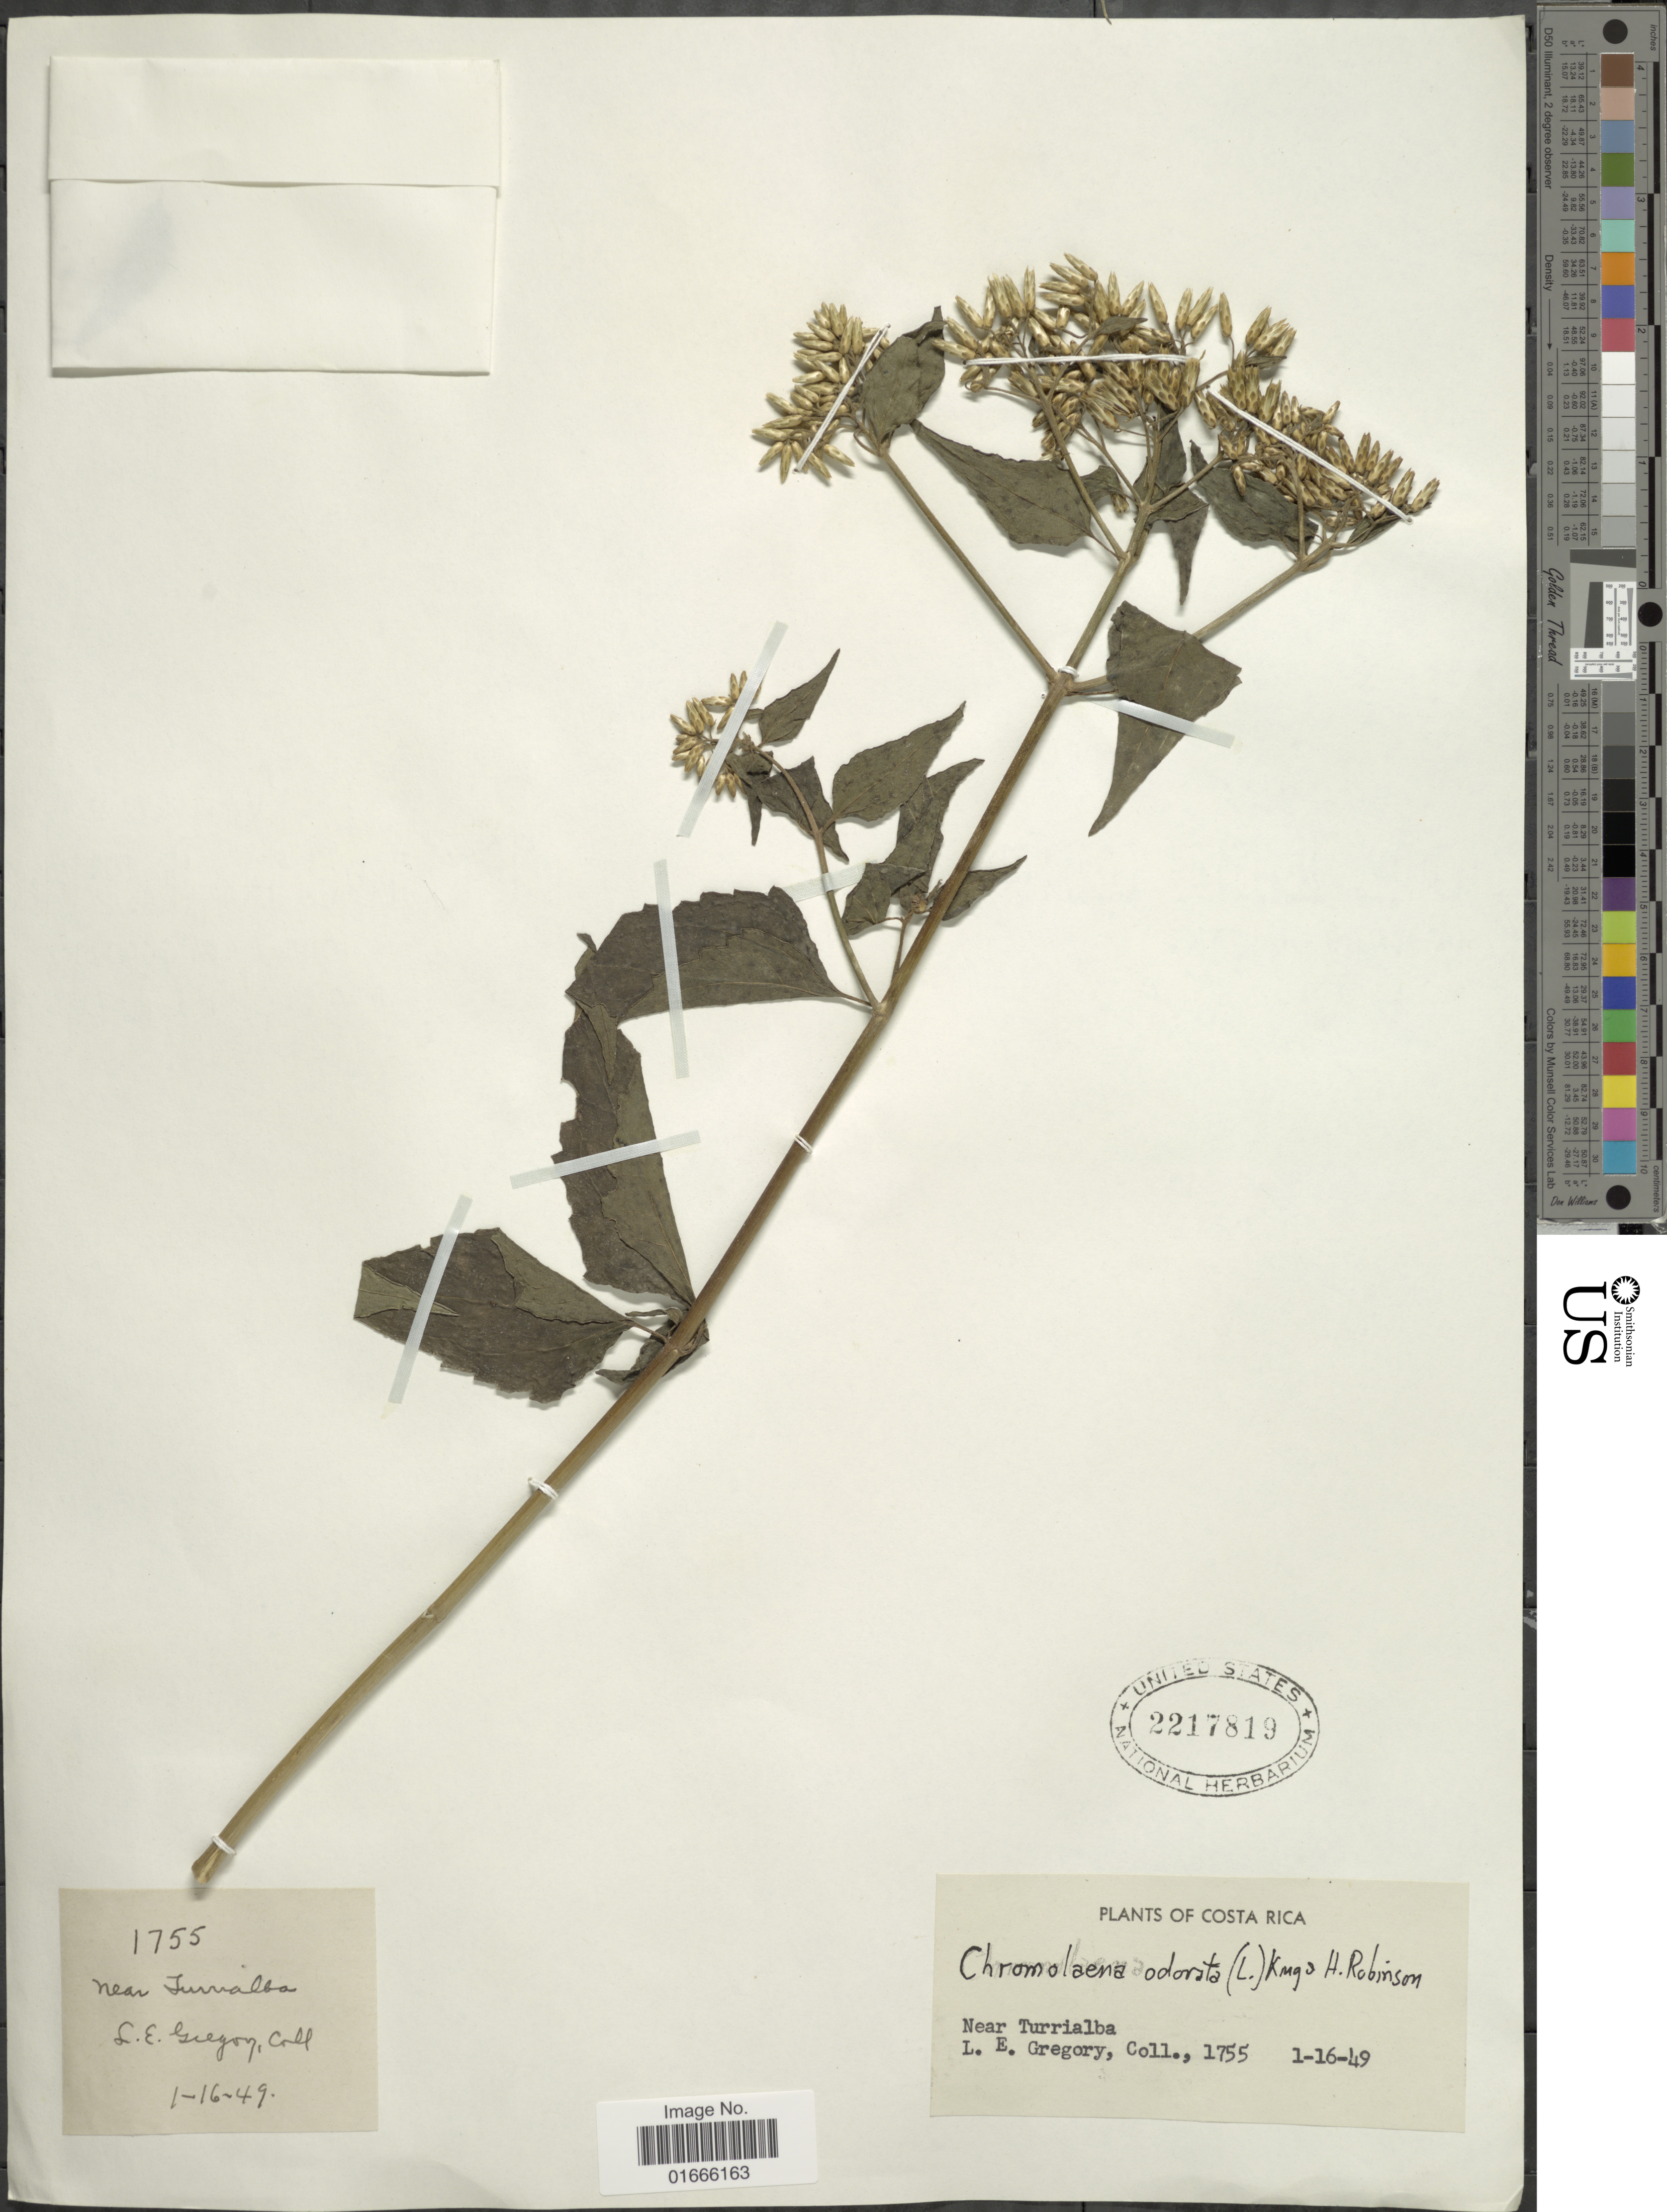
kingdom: Plantae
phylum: Tracheophyta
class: Magnoliopsida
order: Asterales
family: Asteraceae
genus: Chromolaena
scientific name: Chromolaena odorata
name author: (L.) R.M. King & H. Rob.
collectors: L. E. Gregory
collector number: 1755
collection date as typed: Transcribed d/m/y: 16/1/49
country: Costa Rica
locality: Near Turrialba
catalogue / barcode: US 2217819